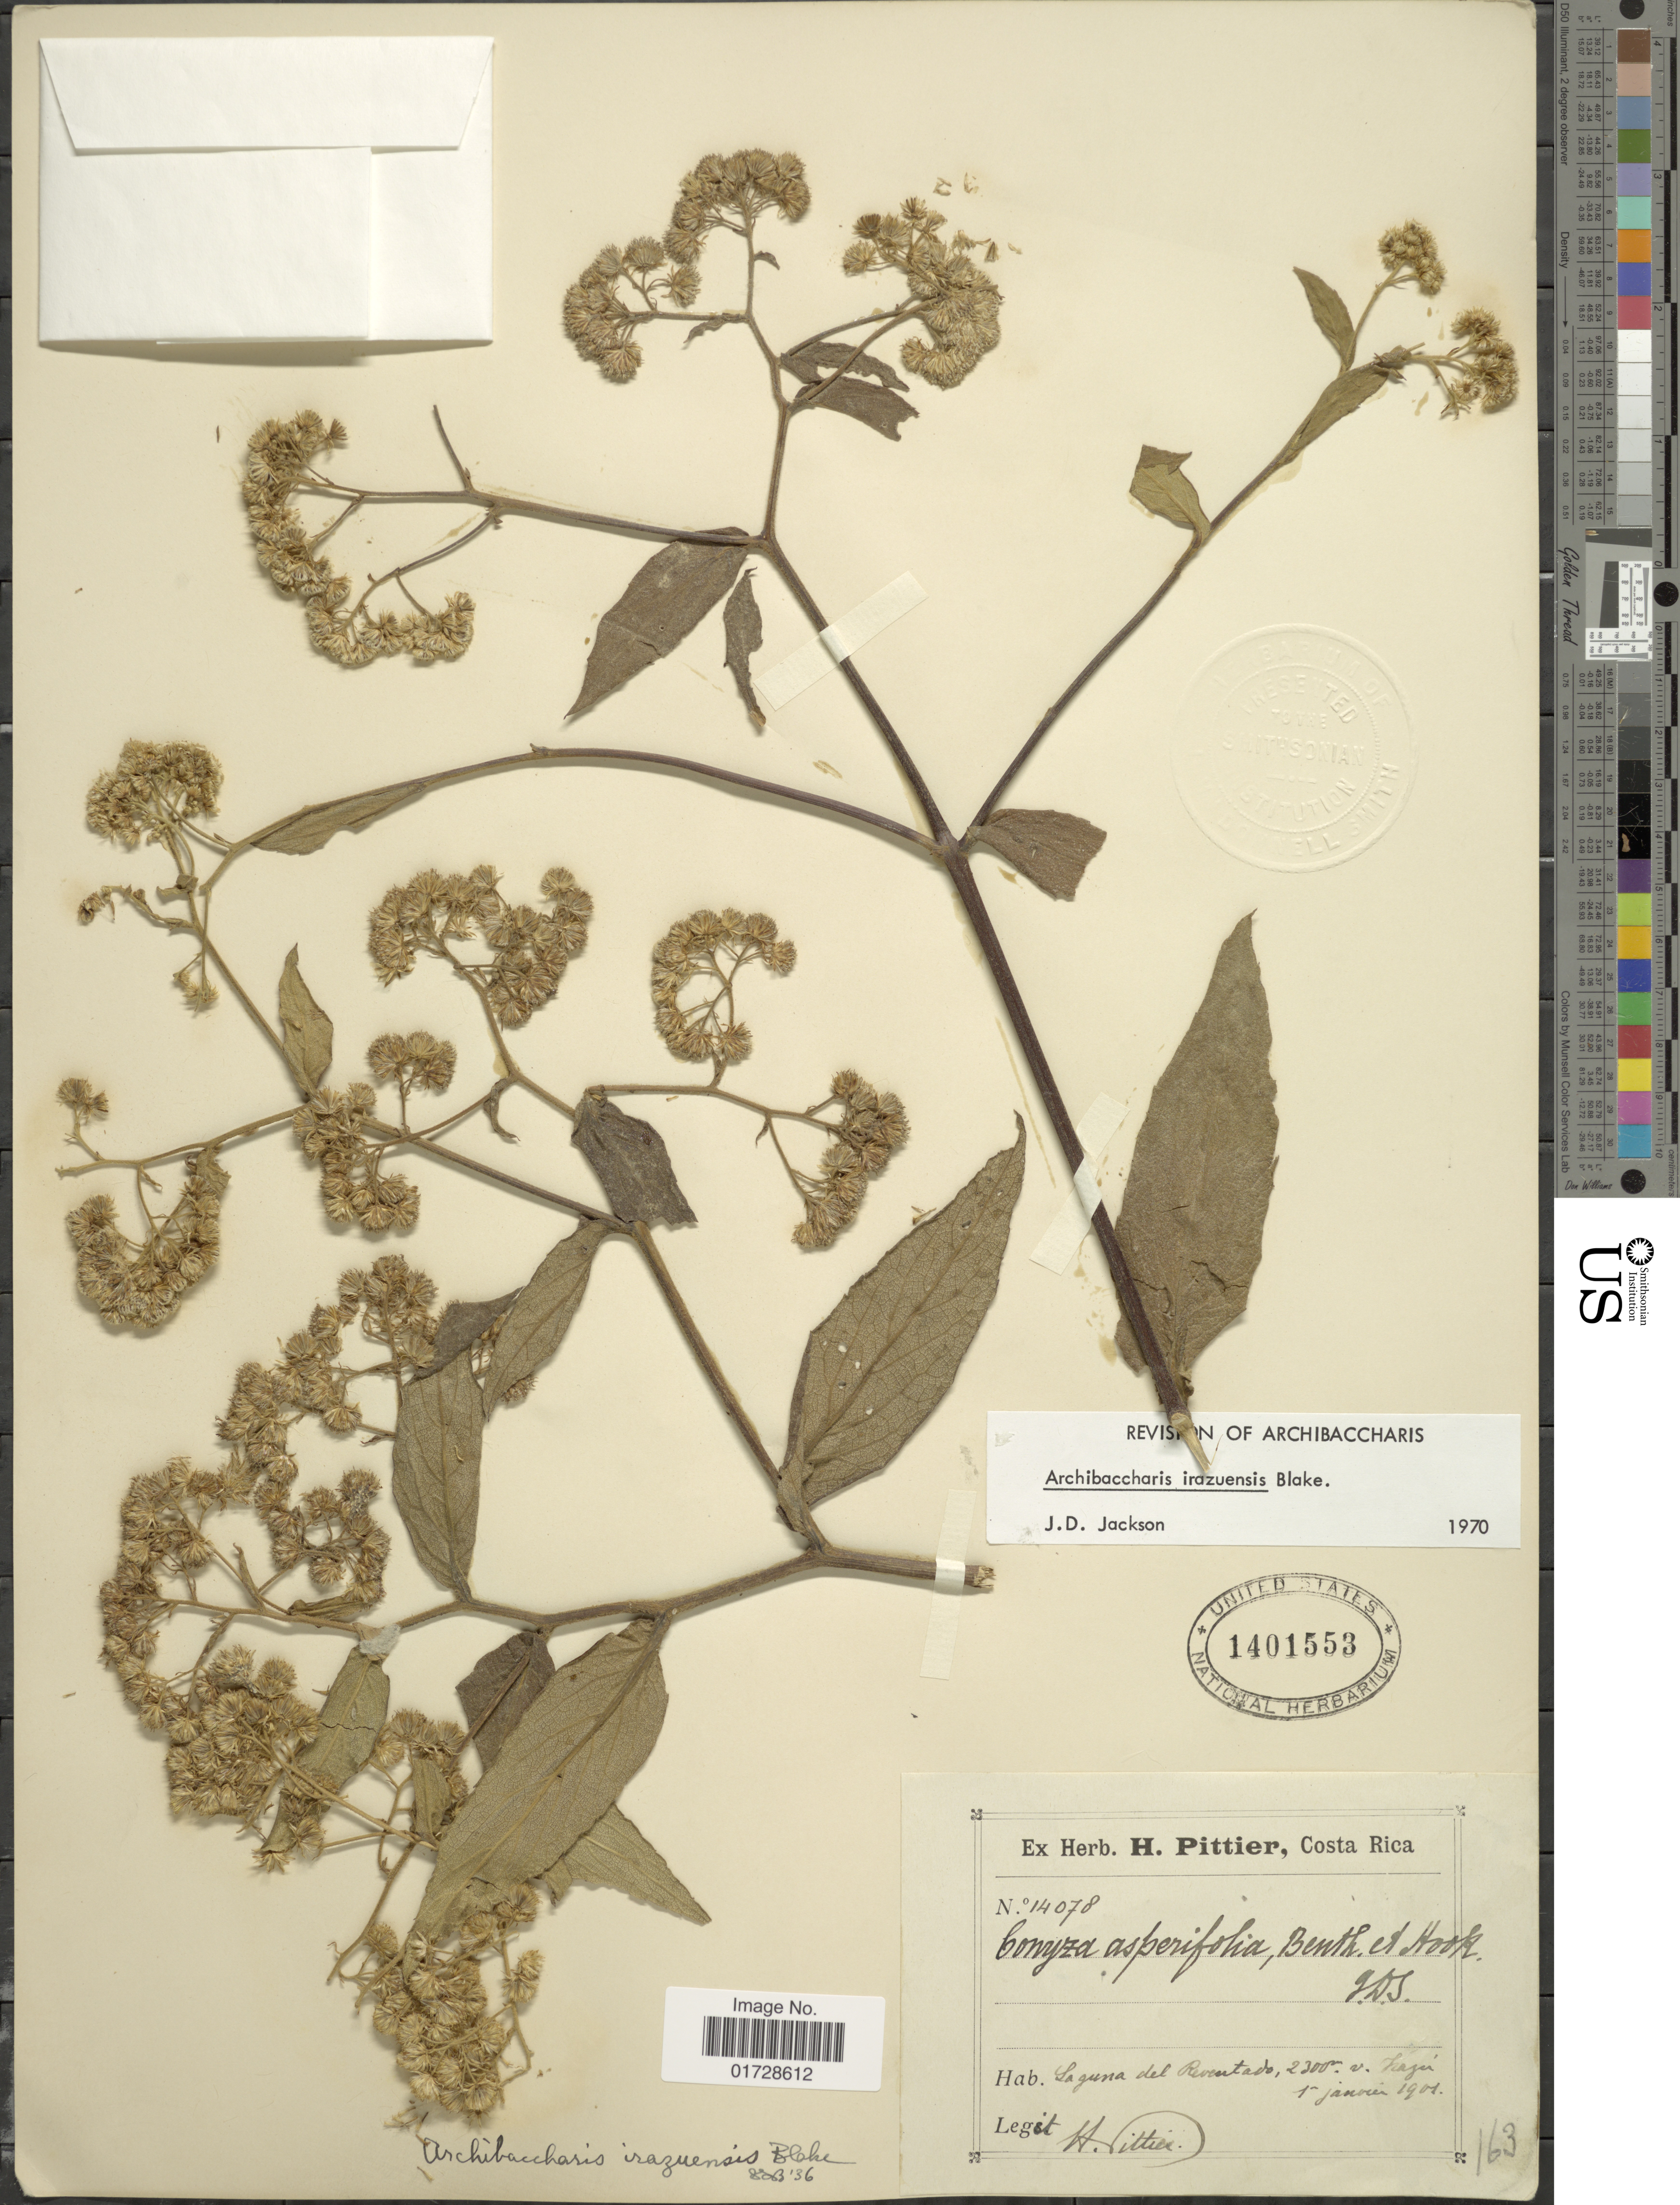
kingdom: Plantae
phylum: Tracheophyta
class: Magnoliopsida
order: Asterales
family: Asteraceae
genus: Archibaccharis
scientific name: Archibaccharis irazuensis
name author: (S.F. Blake) S.F. Blake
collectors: H. F. Pittier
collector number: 14078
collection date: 1901-01-05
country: Costa Rica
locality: Laguna del Reventado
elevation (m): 2300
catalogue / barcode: US 1401553